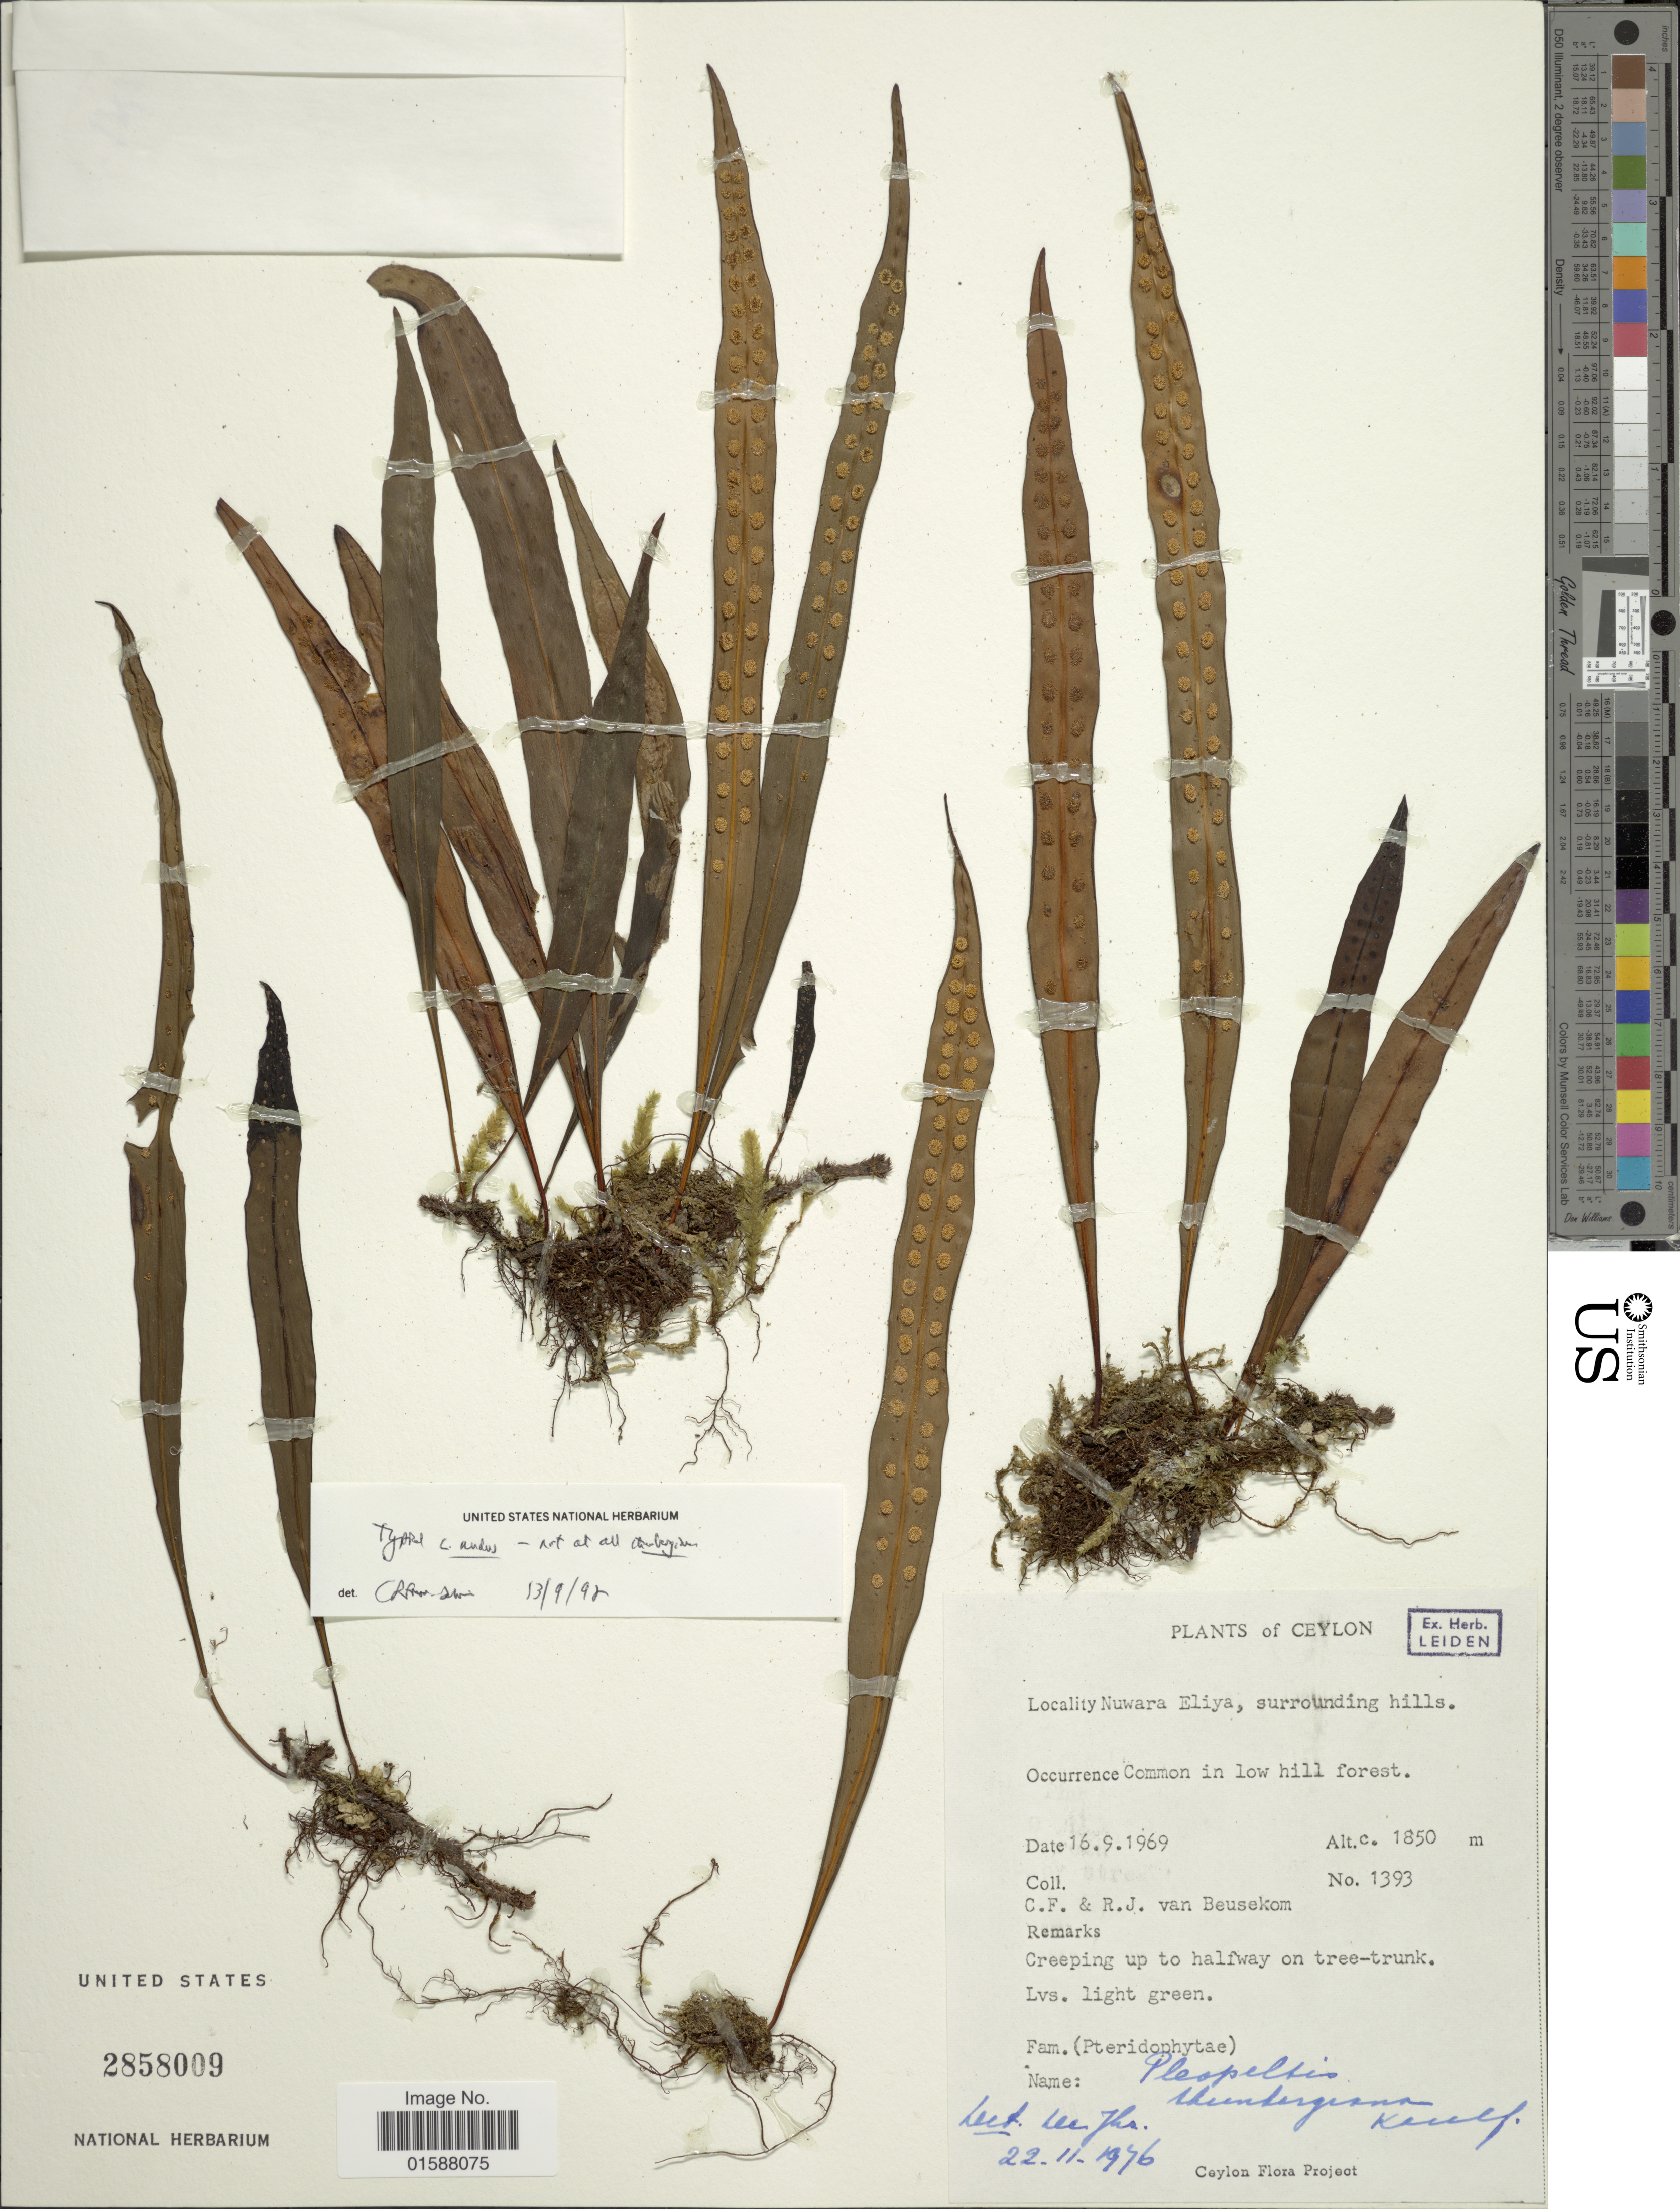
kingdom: Plantae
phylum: Tracheophyta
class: Polypodiopsida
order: Polypodiales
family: Polypodiaceae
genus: Lepisorus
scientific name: Lepisorus thunbergianus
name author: (Kaulf.) Ching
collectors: C. van Beusecom & R. van Beusecom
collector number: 1393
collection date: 1969-09-16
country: Sri Lanka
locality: Ceylon. Nuwara Eliya, surrounding hills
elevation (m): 1850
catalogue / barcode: US 2858009